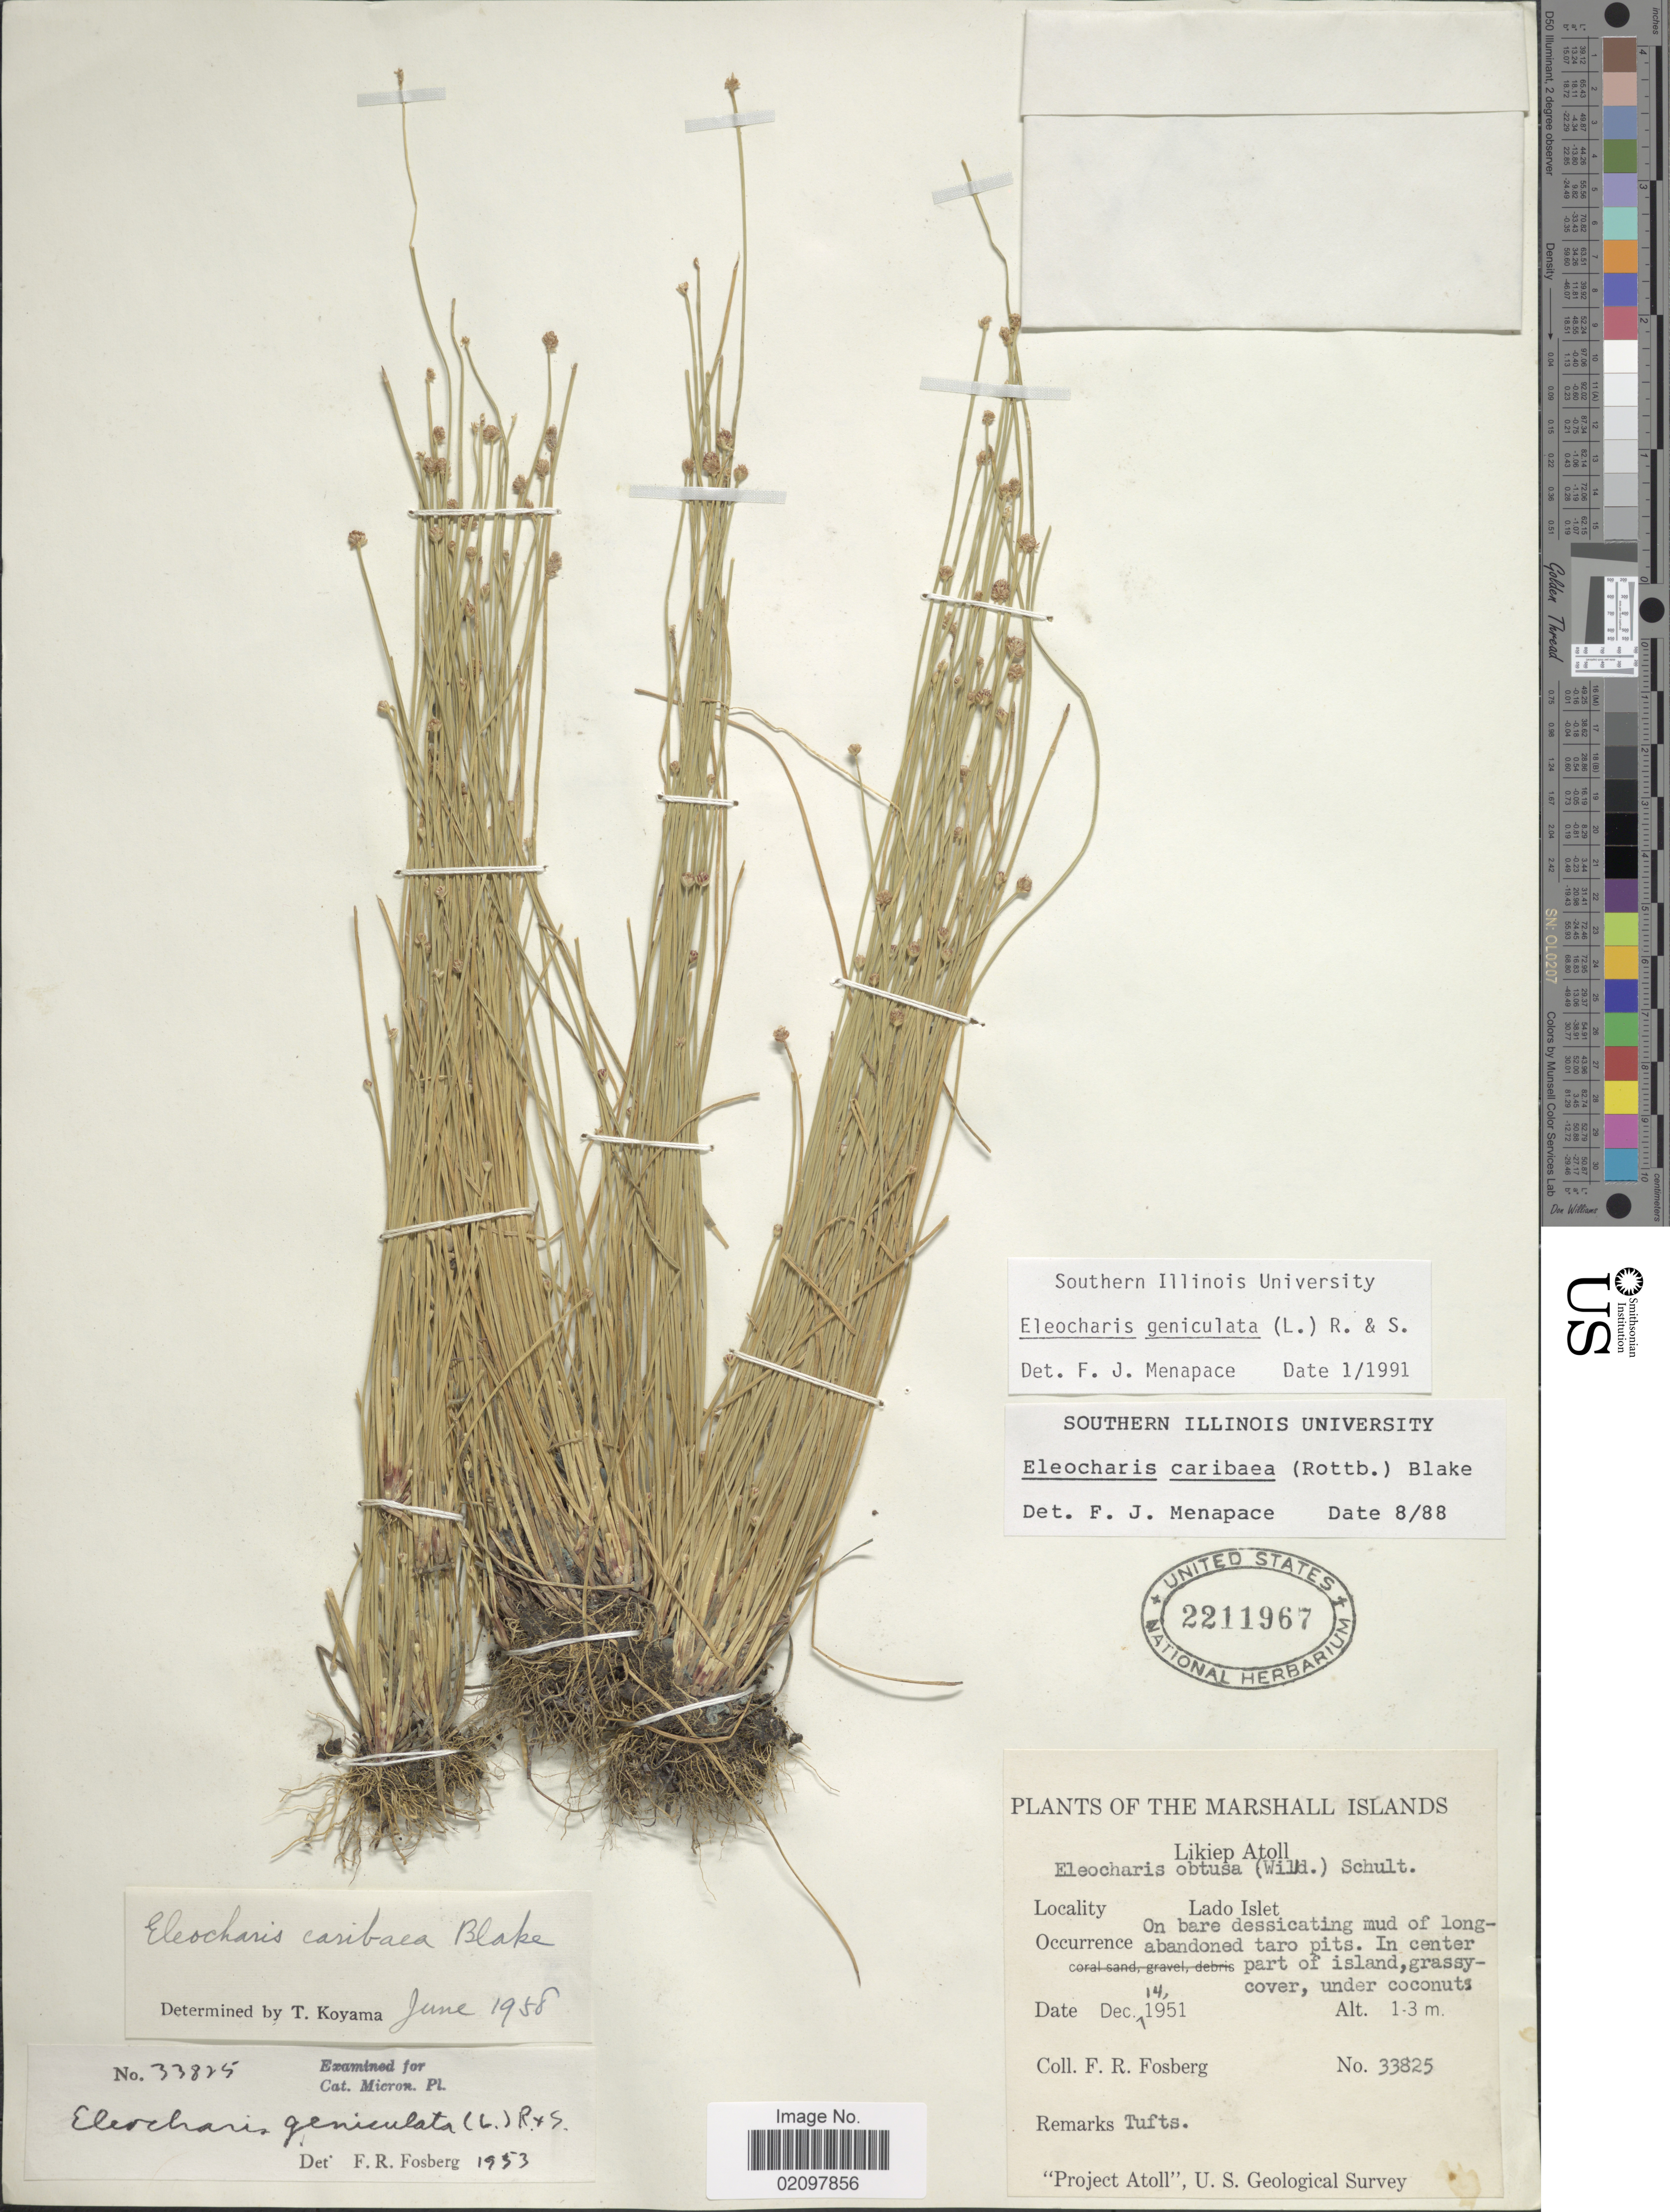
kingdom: Plantae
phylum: Tracheophyta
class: Liliopsida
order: Poales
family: Cyperaceae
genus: Eleocharis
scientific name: Eleocharis geniculata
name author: (L.) Roem. & Schult.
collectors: F. R. Fosberg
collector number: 33825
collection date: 1951-12-14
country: Marshall Islands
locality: Liekiep Atoll. Lado Islet. On bare dessicating mud of longabandoned taro pits. In center part of island, grassycover, under coconuts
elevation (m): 1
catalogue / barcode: US 2211967